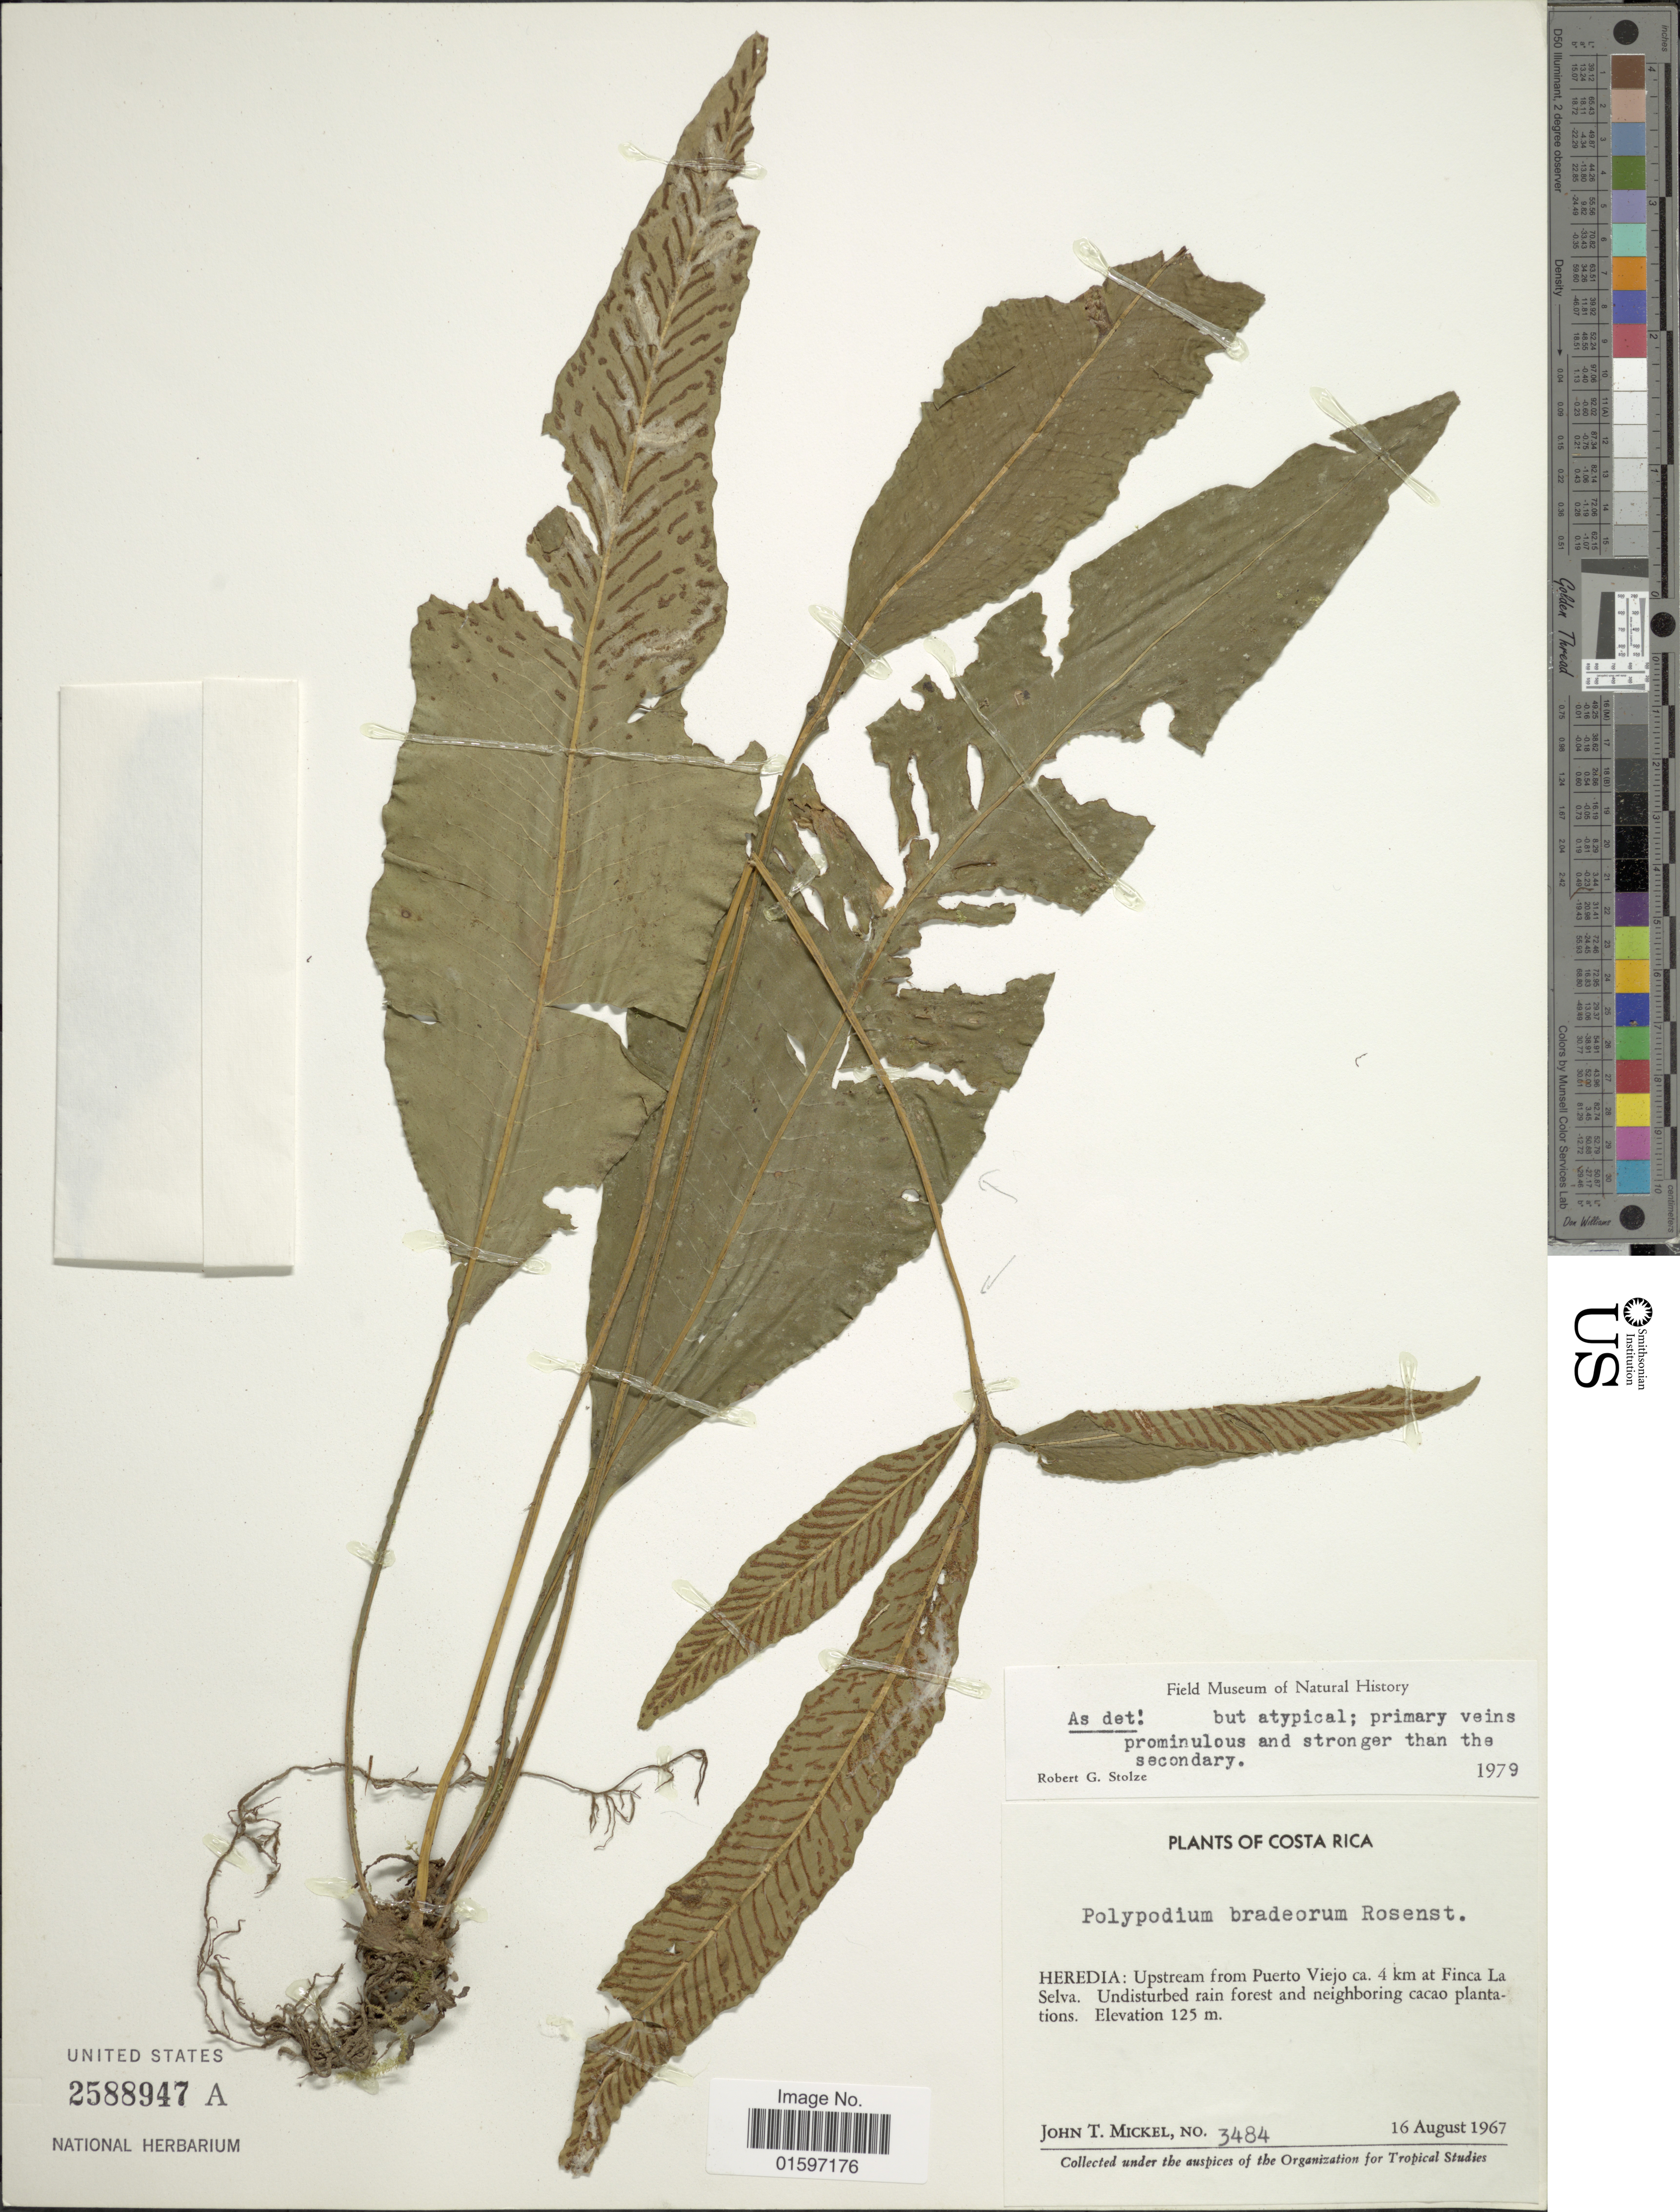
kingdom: Plantae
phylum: Tracheophyta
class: Polypodiopsida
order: Polypodiales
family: Polypodiaceae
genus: Pleopeltis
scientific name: Pleopeltis bradeorum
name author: (Rosenst.)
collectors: J. T. Mickel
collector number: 3484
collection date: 1967-08-16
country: Costa Rica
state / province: Heredia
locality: Heredia: upstream from Puerto Viejo ca. 4 km at Finca La Selva, undisturbed rain forest and neighboring cacao plantations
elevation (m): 125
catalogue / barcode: US 2588947A